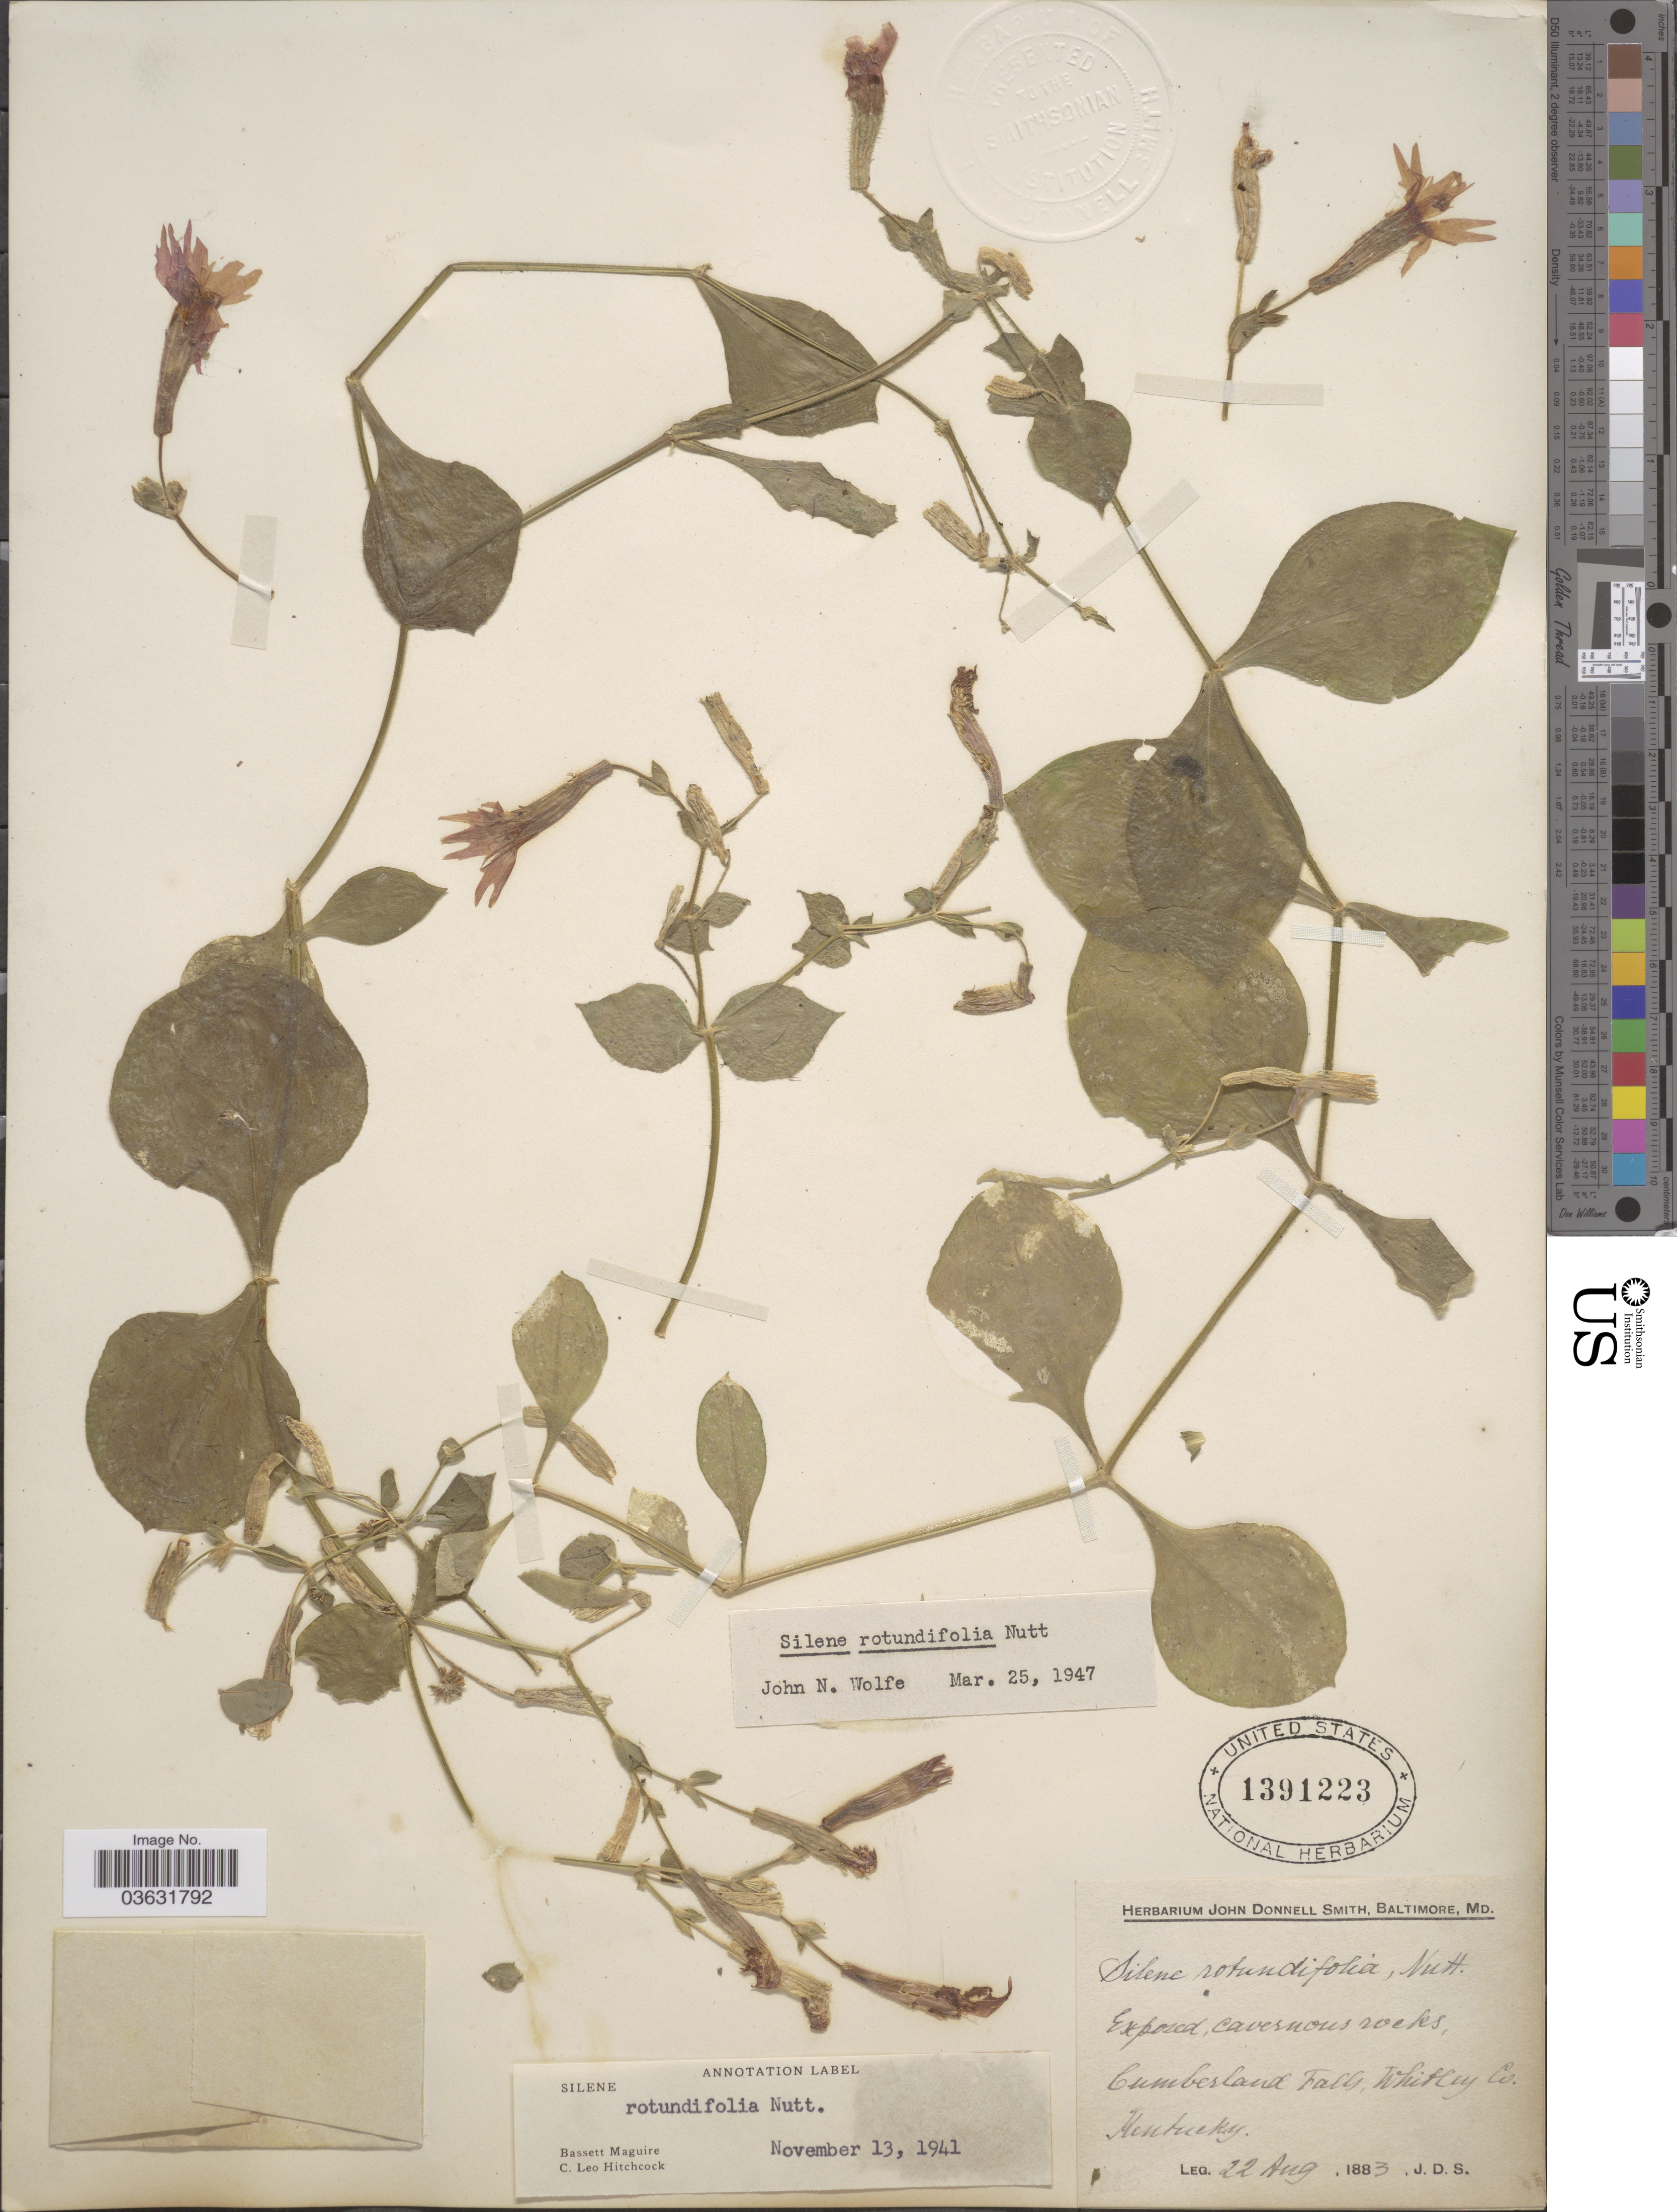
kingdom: Plantae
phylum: Tracheophyta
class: Magnoliopsida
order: Caryophyllales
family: Caryophyllaceae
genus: Silene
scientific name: Silene rotundifolia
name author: Nutt.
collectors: J. Donnell Smith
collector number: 1836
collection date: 1883-08-22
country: United States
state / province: Kentucky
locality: Cumberland Falls, Whitley Co.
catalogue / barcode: US 1391223